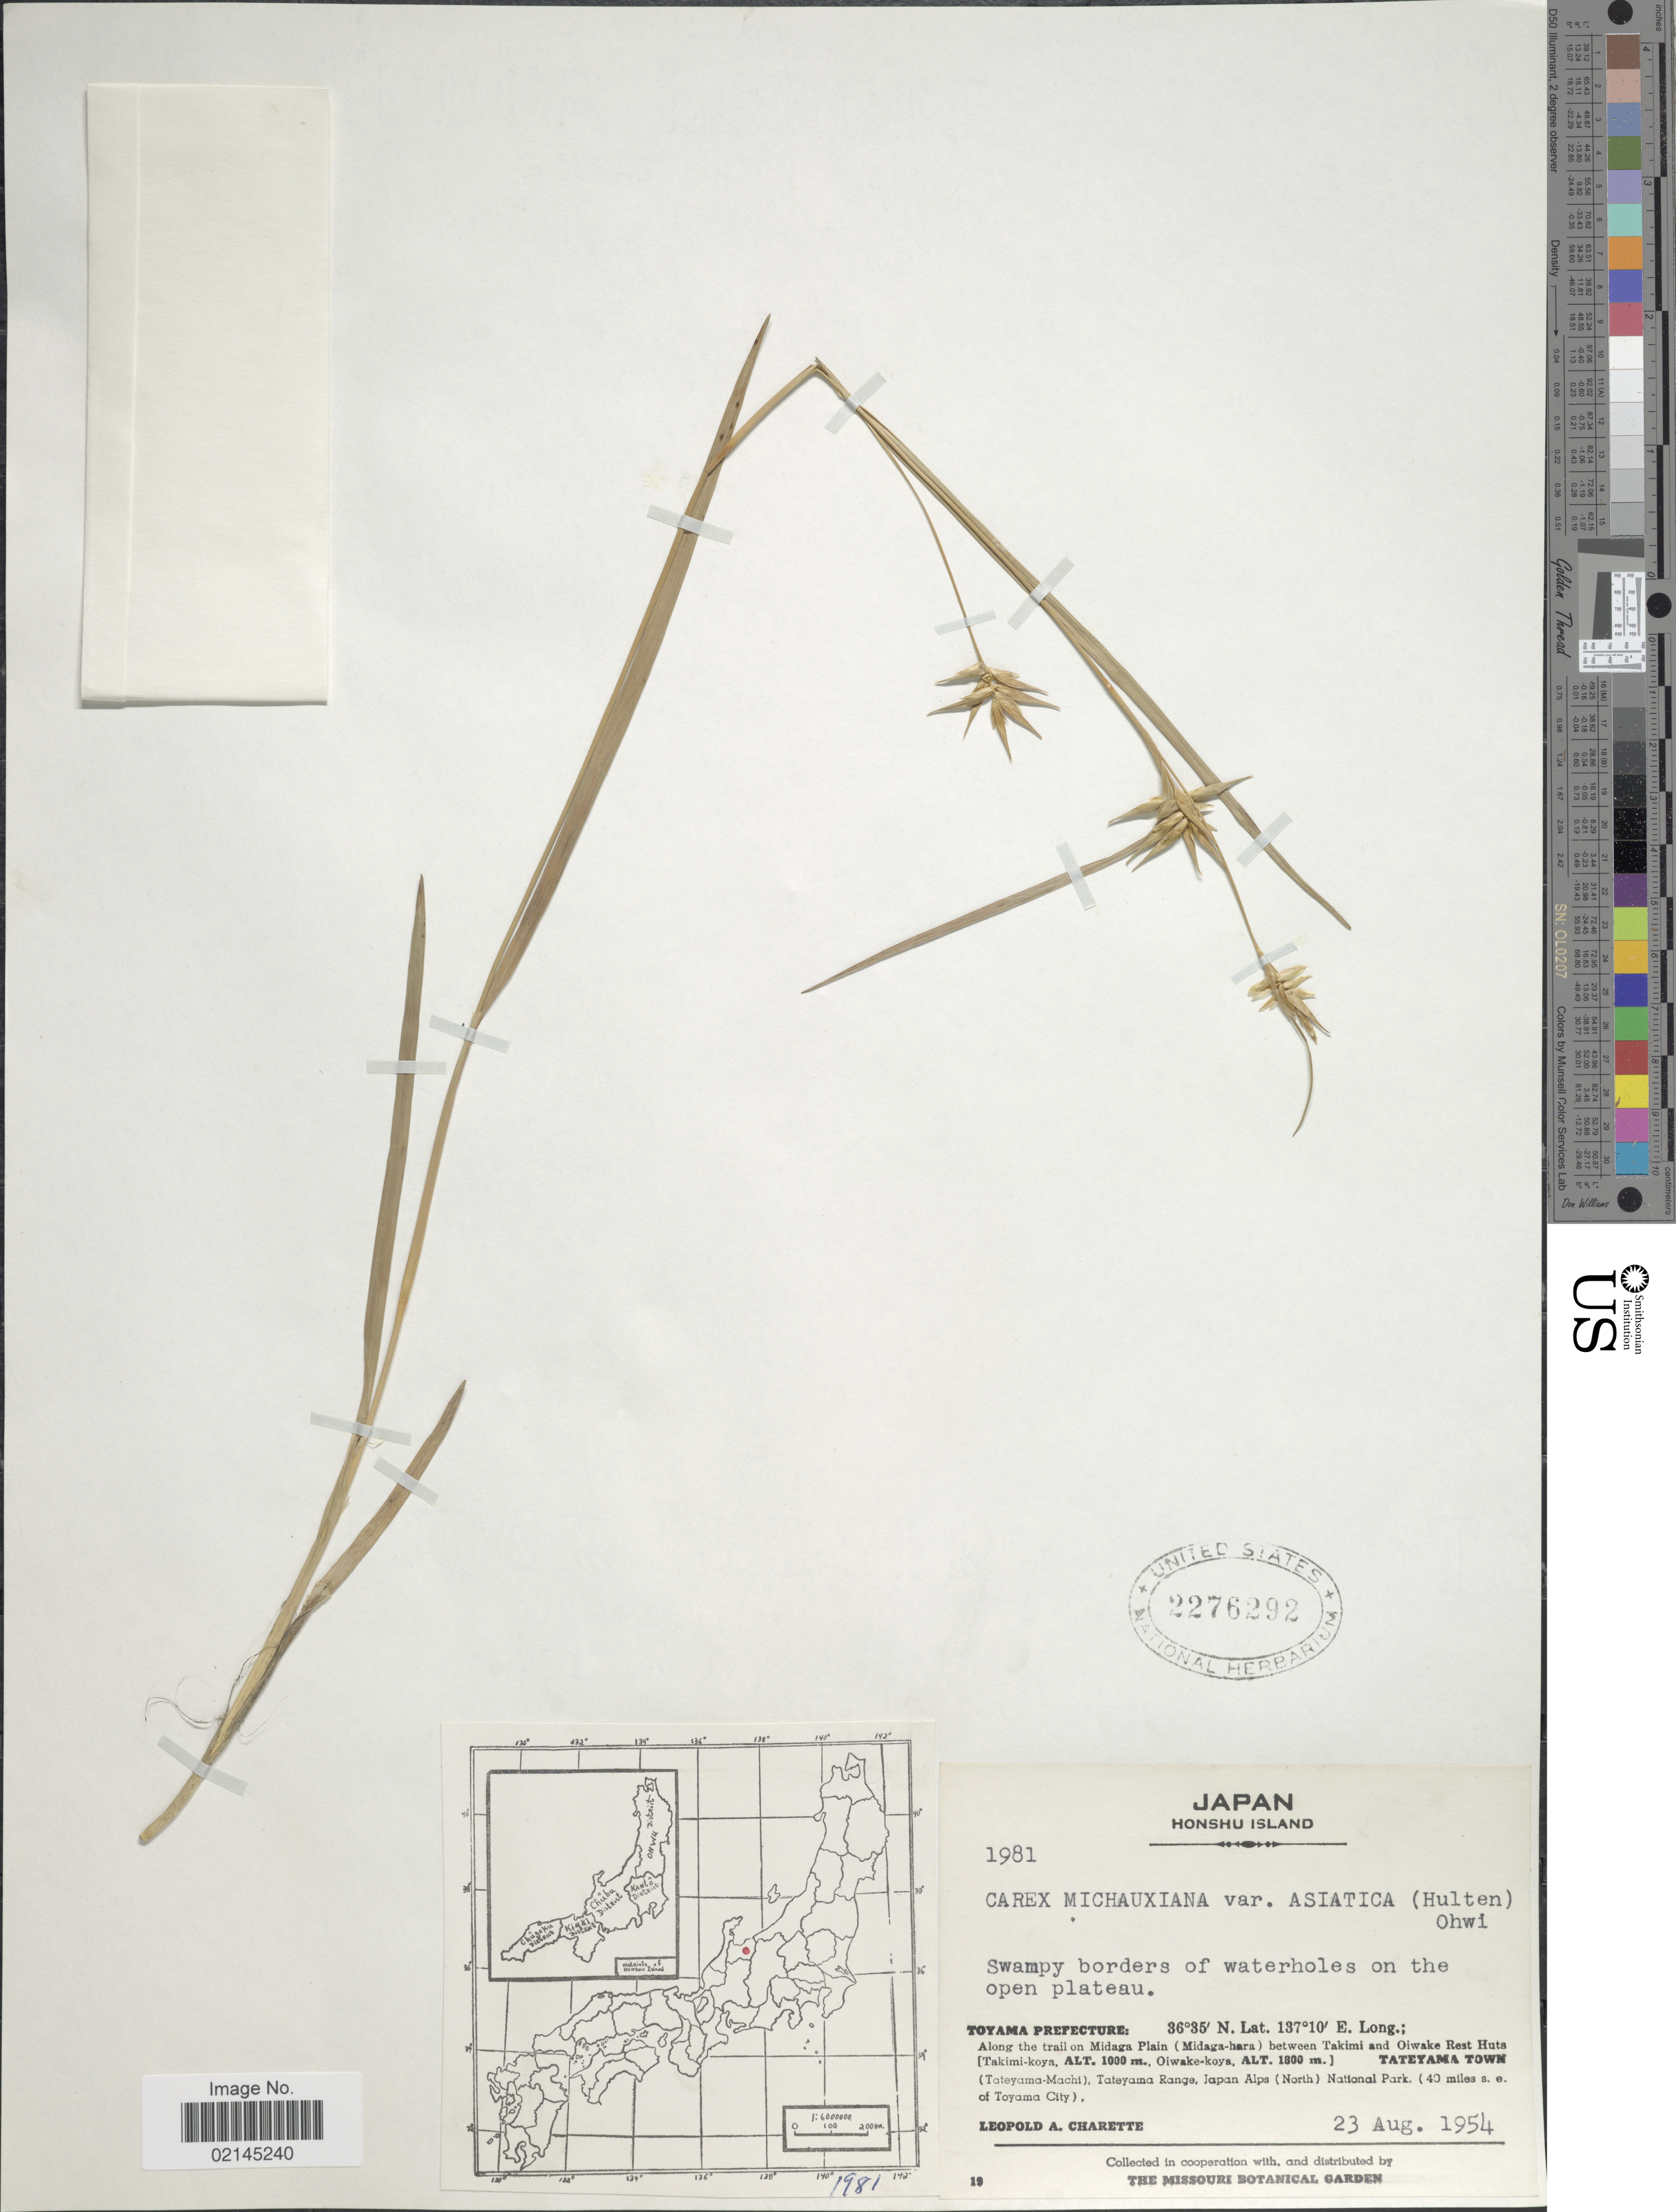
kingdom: Plantae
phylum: Tracheophyta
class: Liliopsida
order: Poales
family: Cyperaceae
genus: Carex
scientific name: Carex michauxiana subsp. asiatica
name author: Hultén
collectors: L. A. Charette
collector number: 1981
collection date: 1954-08-23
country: Japan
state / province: Toyama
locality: Honshu Island. Toyama Prefecture: Along the trail on Midaga Plain (Midaga-hara) between Takimi and Oiwake Rest Huts [Takimi-koya, Oiwake-koya]. Tateyama Town (Tateyama-Machi), Tateyama Range, Japan Alpa (North) National Park. 940 miles s.e. of Toyama City)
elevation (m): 1000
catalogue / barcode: US 2276292